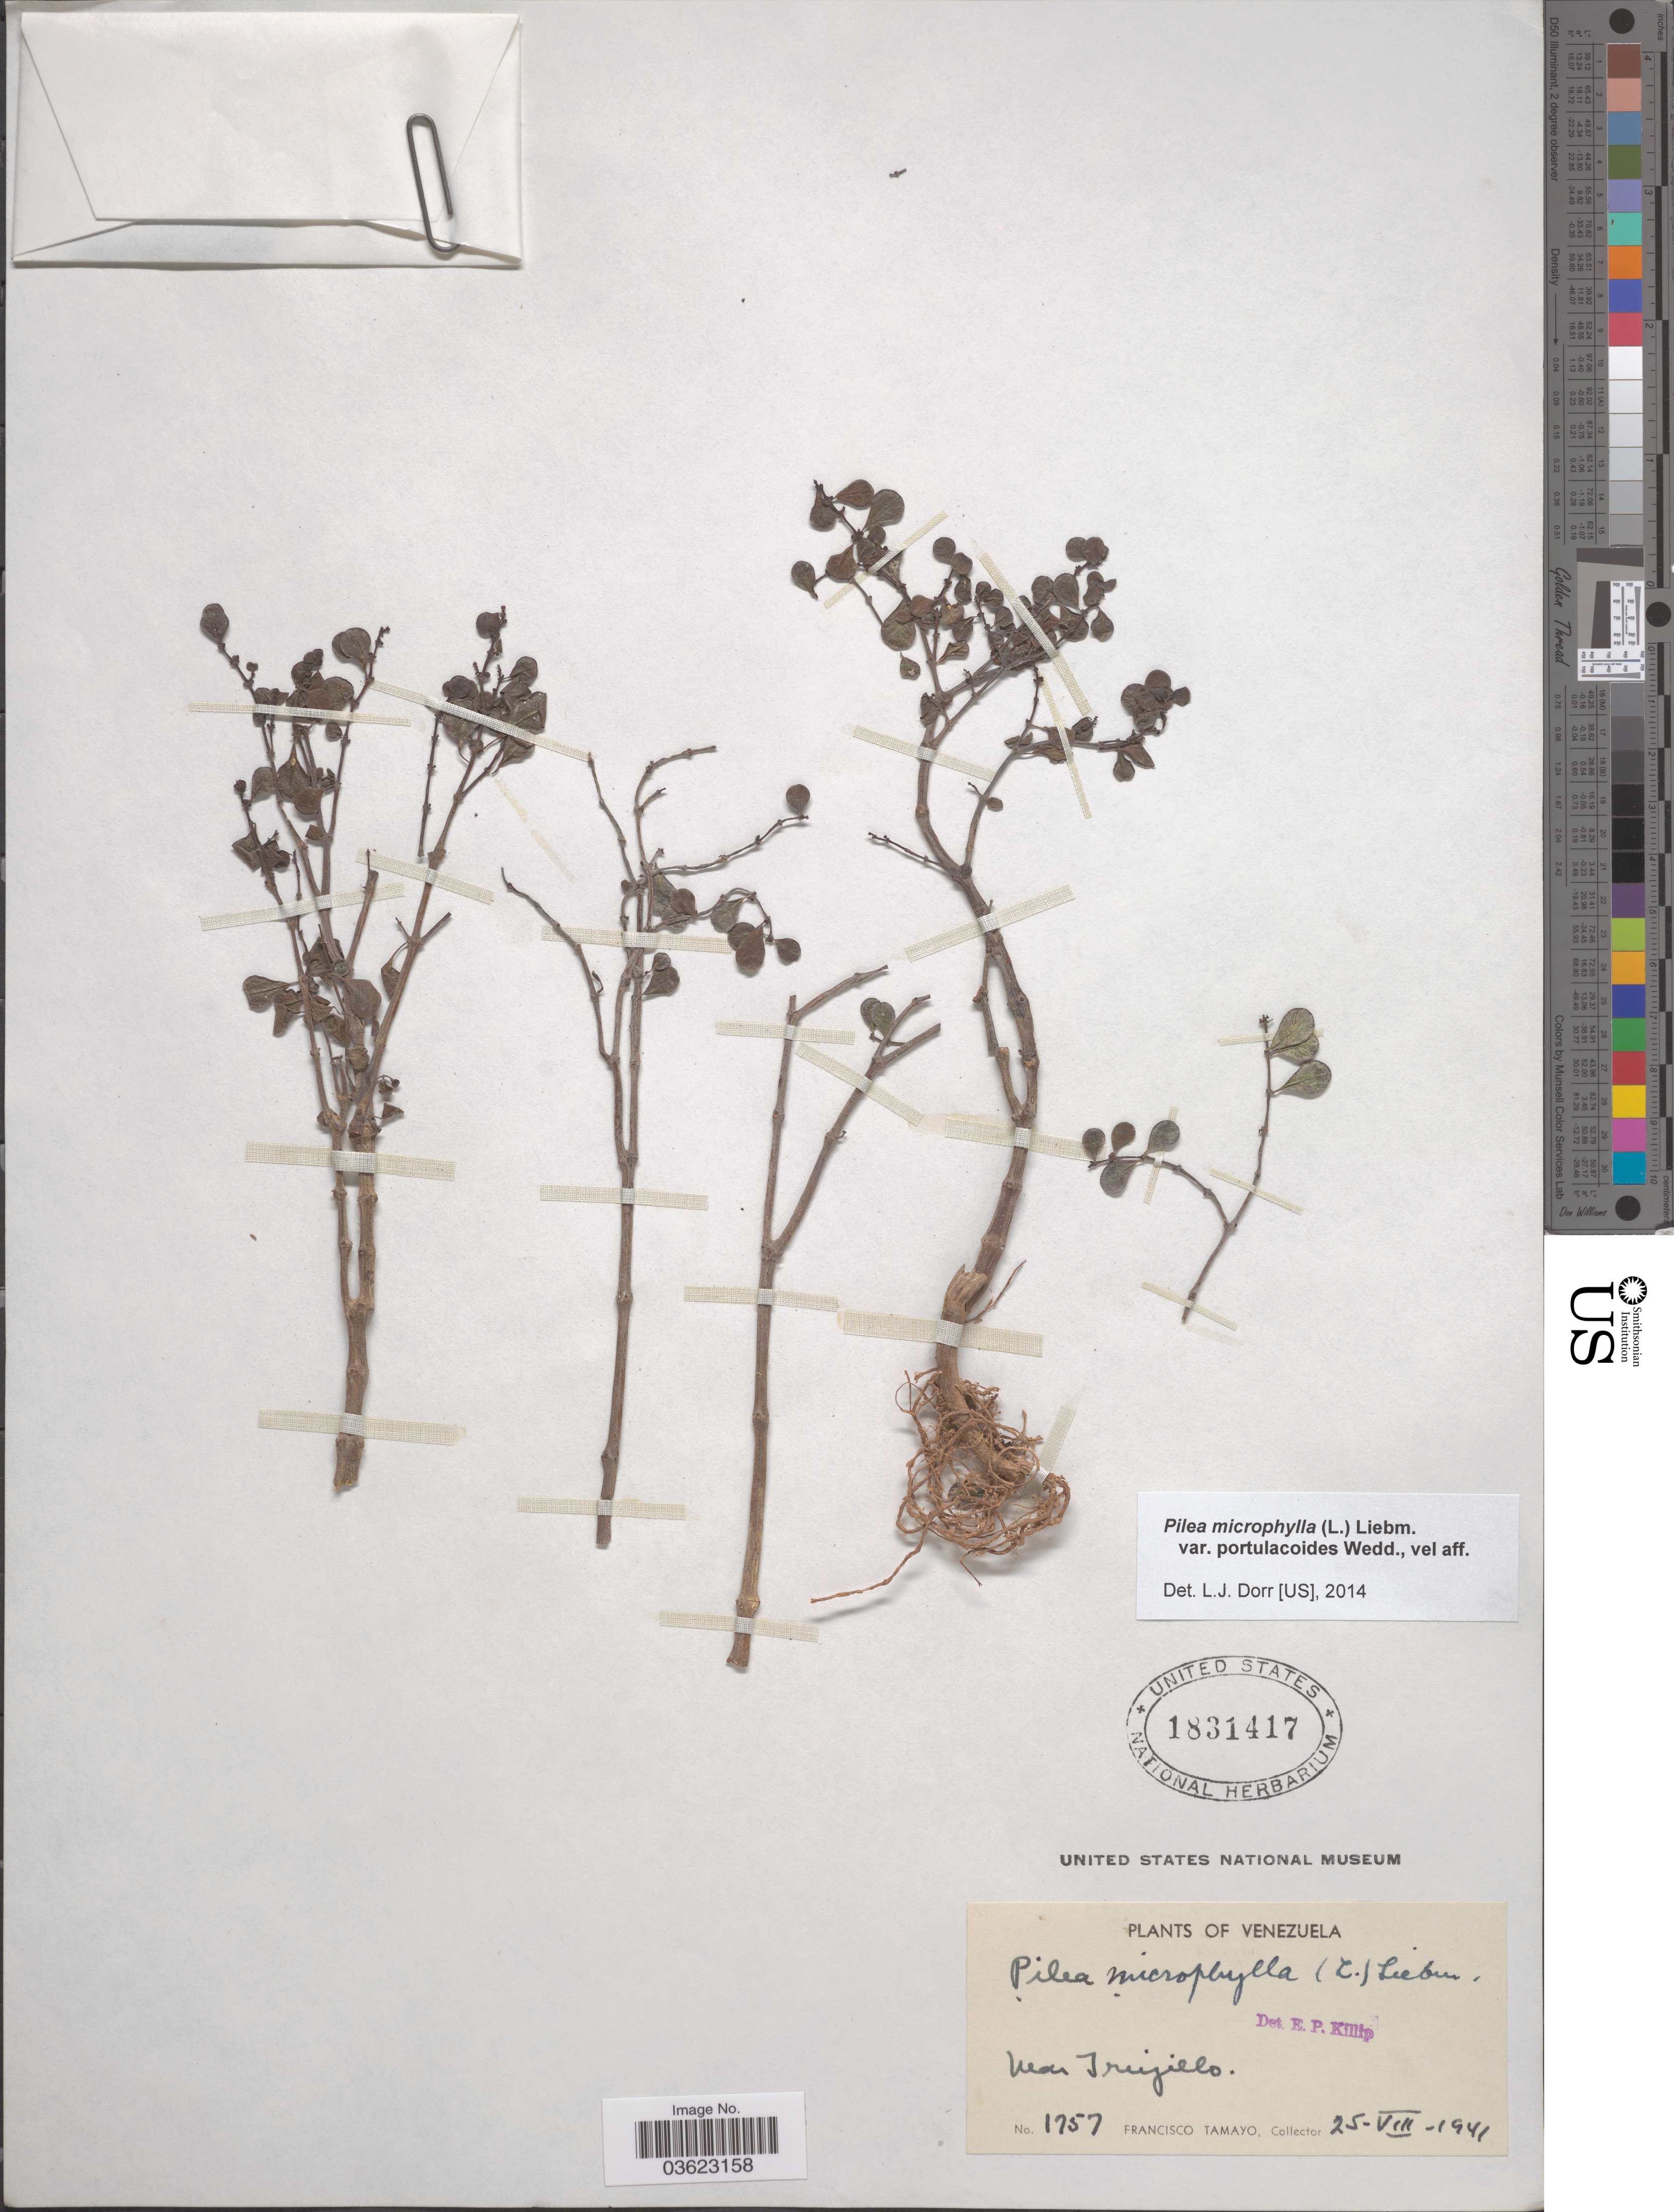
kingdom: Plantae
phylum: Tracheophyta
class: Magnoliopsida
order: Rosales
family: Urticaceae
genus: Pilea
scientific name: Pilea microphylla var. portulacoides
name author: Wedd.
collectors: F. Tamayo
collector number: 1757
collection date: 1941-08-25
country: Venezuela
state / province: Trujillo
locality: Near Trujillo.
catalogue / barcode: US 1831417